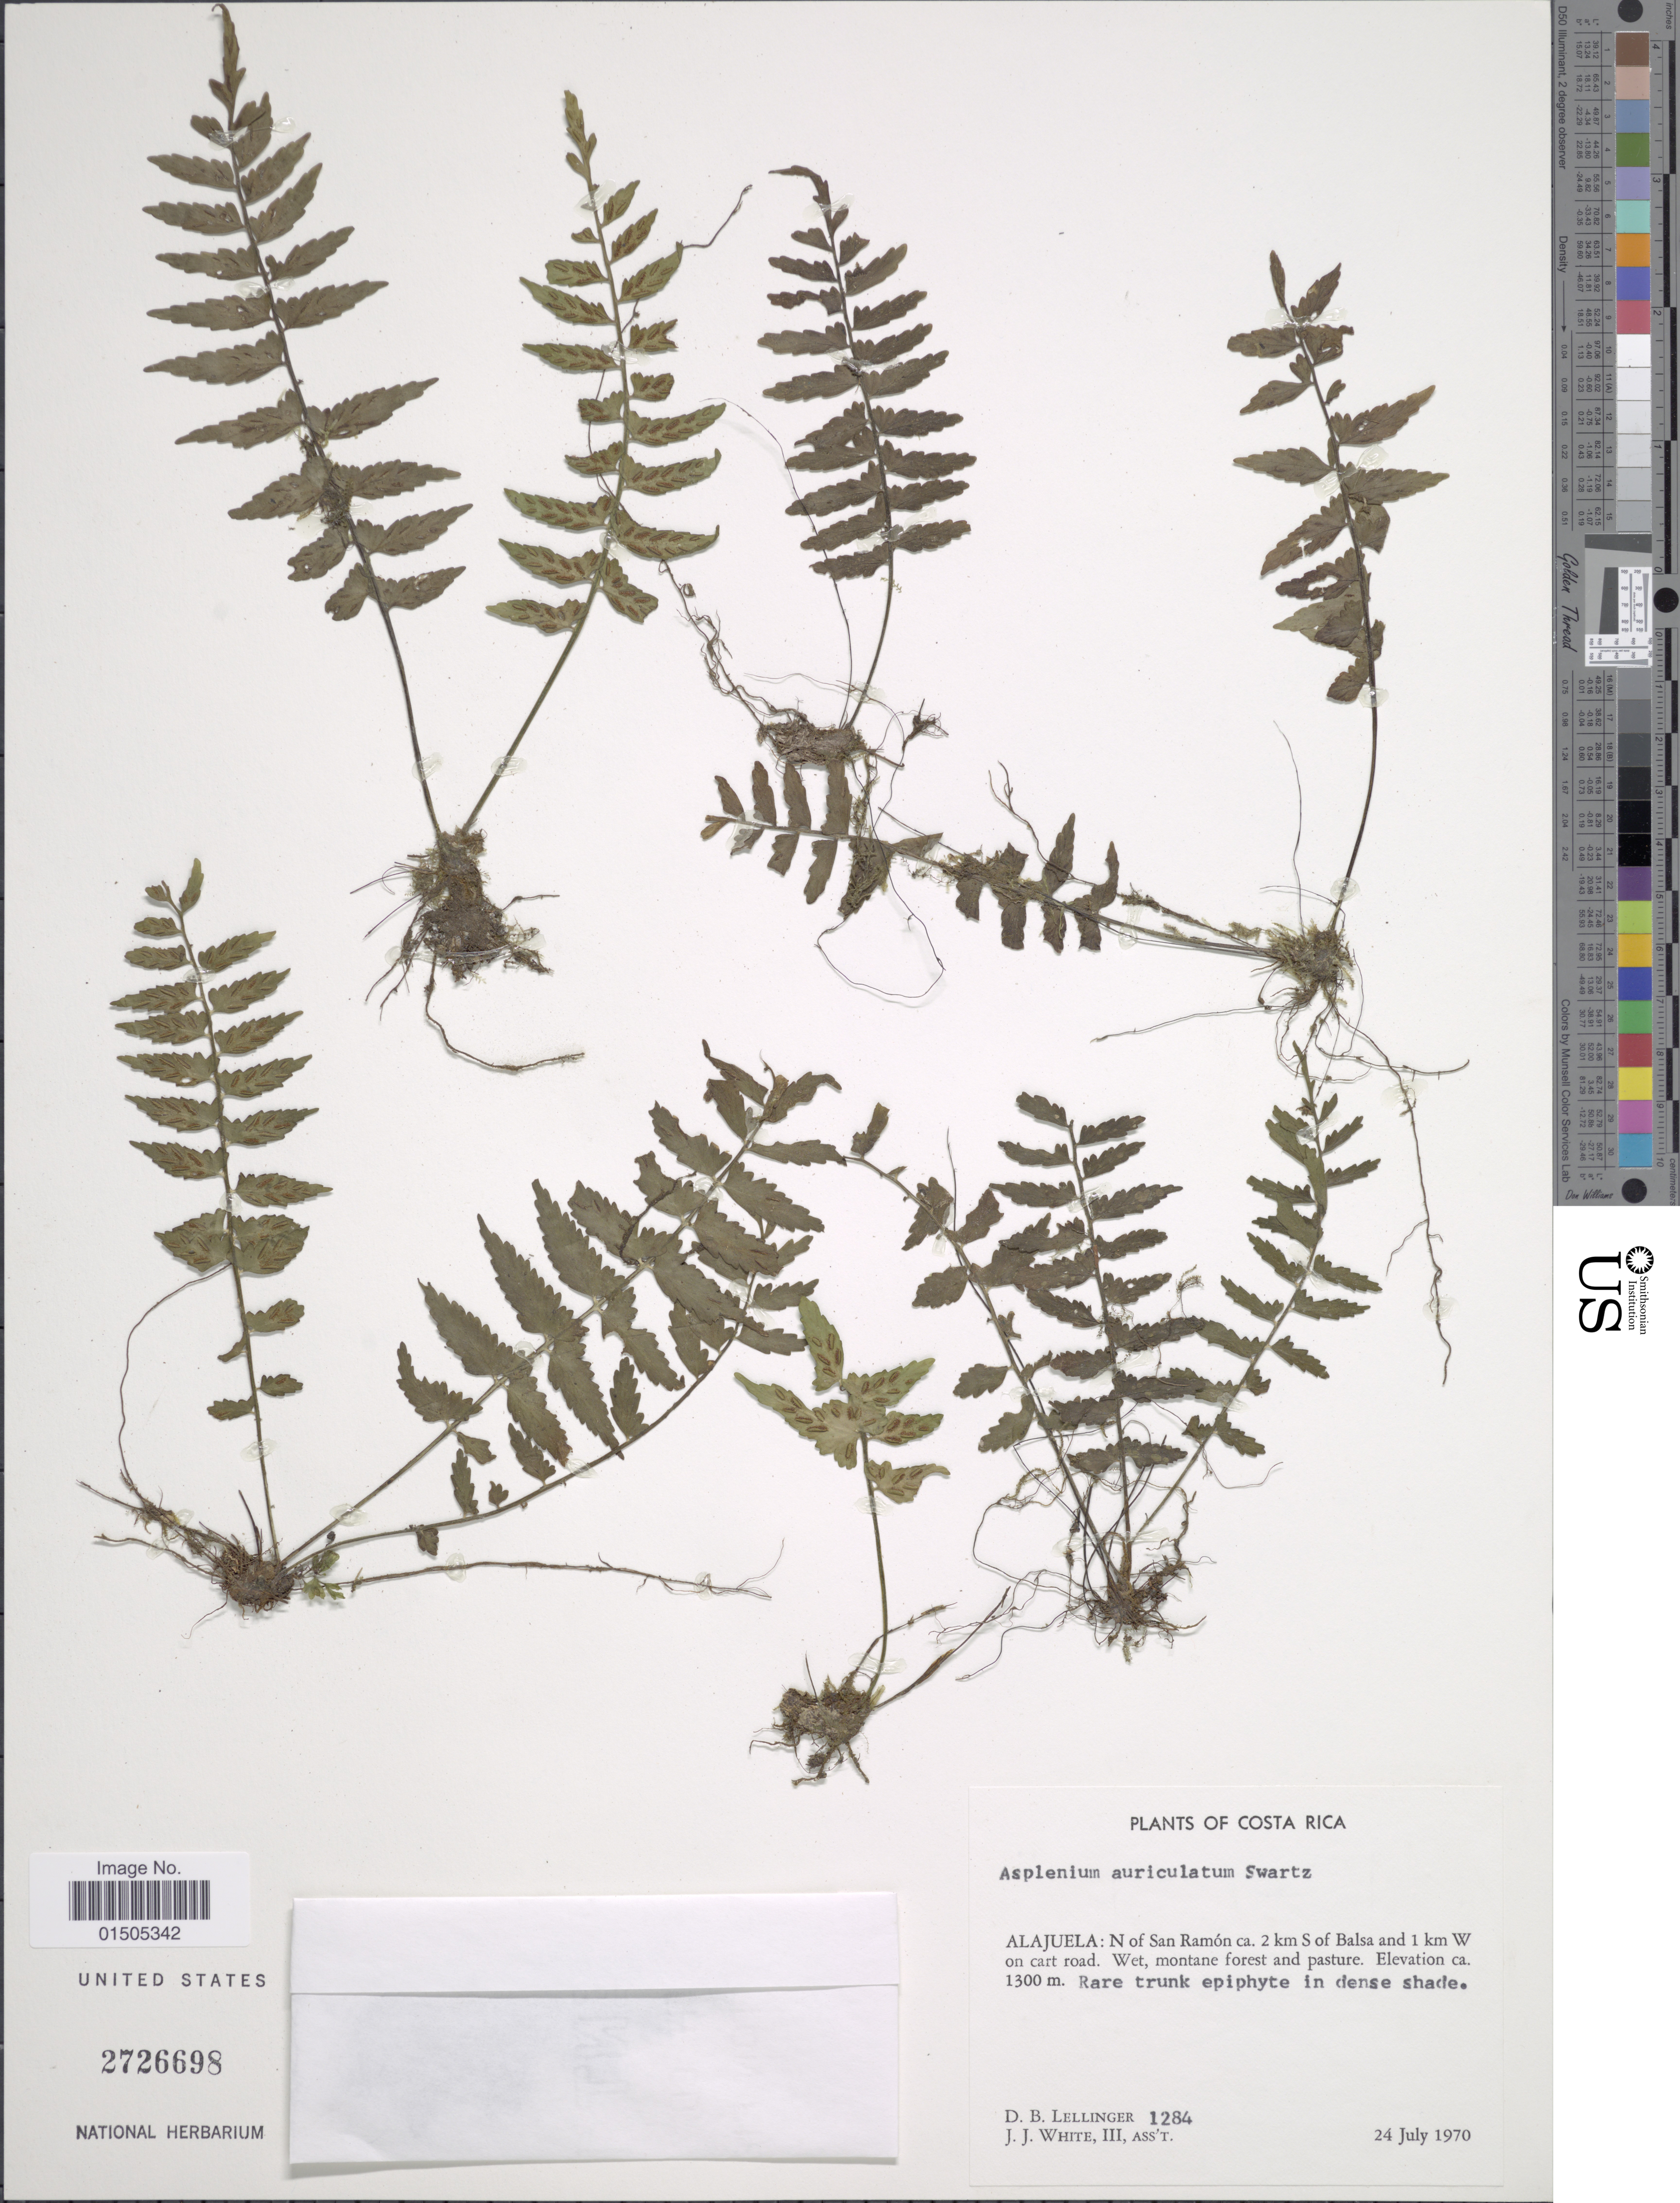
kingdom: Plantae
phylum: Tracheophyta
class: Polypodiopsida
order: Polypodiales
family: Aspleniaceae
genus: Asplenium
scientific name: Asplenium auriculatum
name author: Sw.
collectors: D. B. Lellinger & J. J. White III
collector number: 1284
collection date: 1970-07-24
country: Costa Rica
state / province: Alajuela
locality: N of San Ramón ca. 2 km S of Balsa and 1 km W on cart road.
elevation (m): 1300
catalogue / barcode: US 2726698